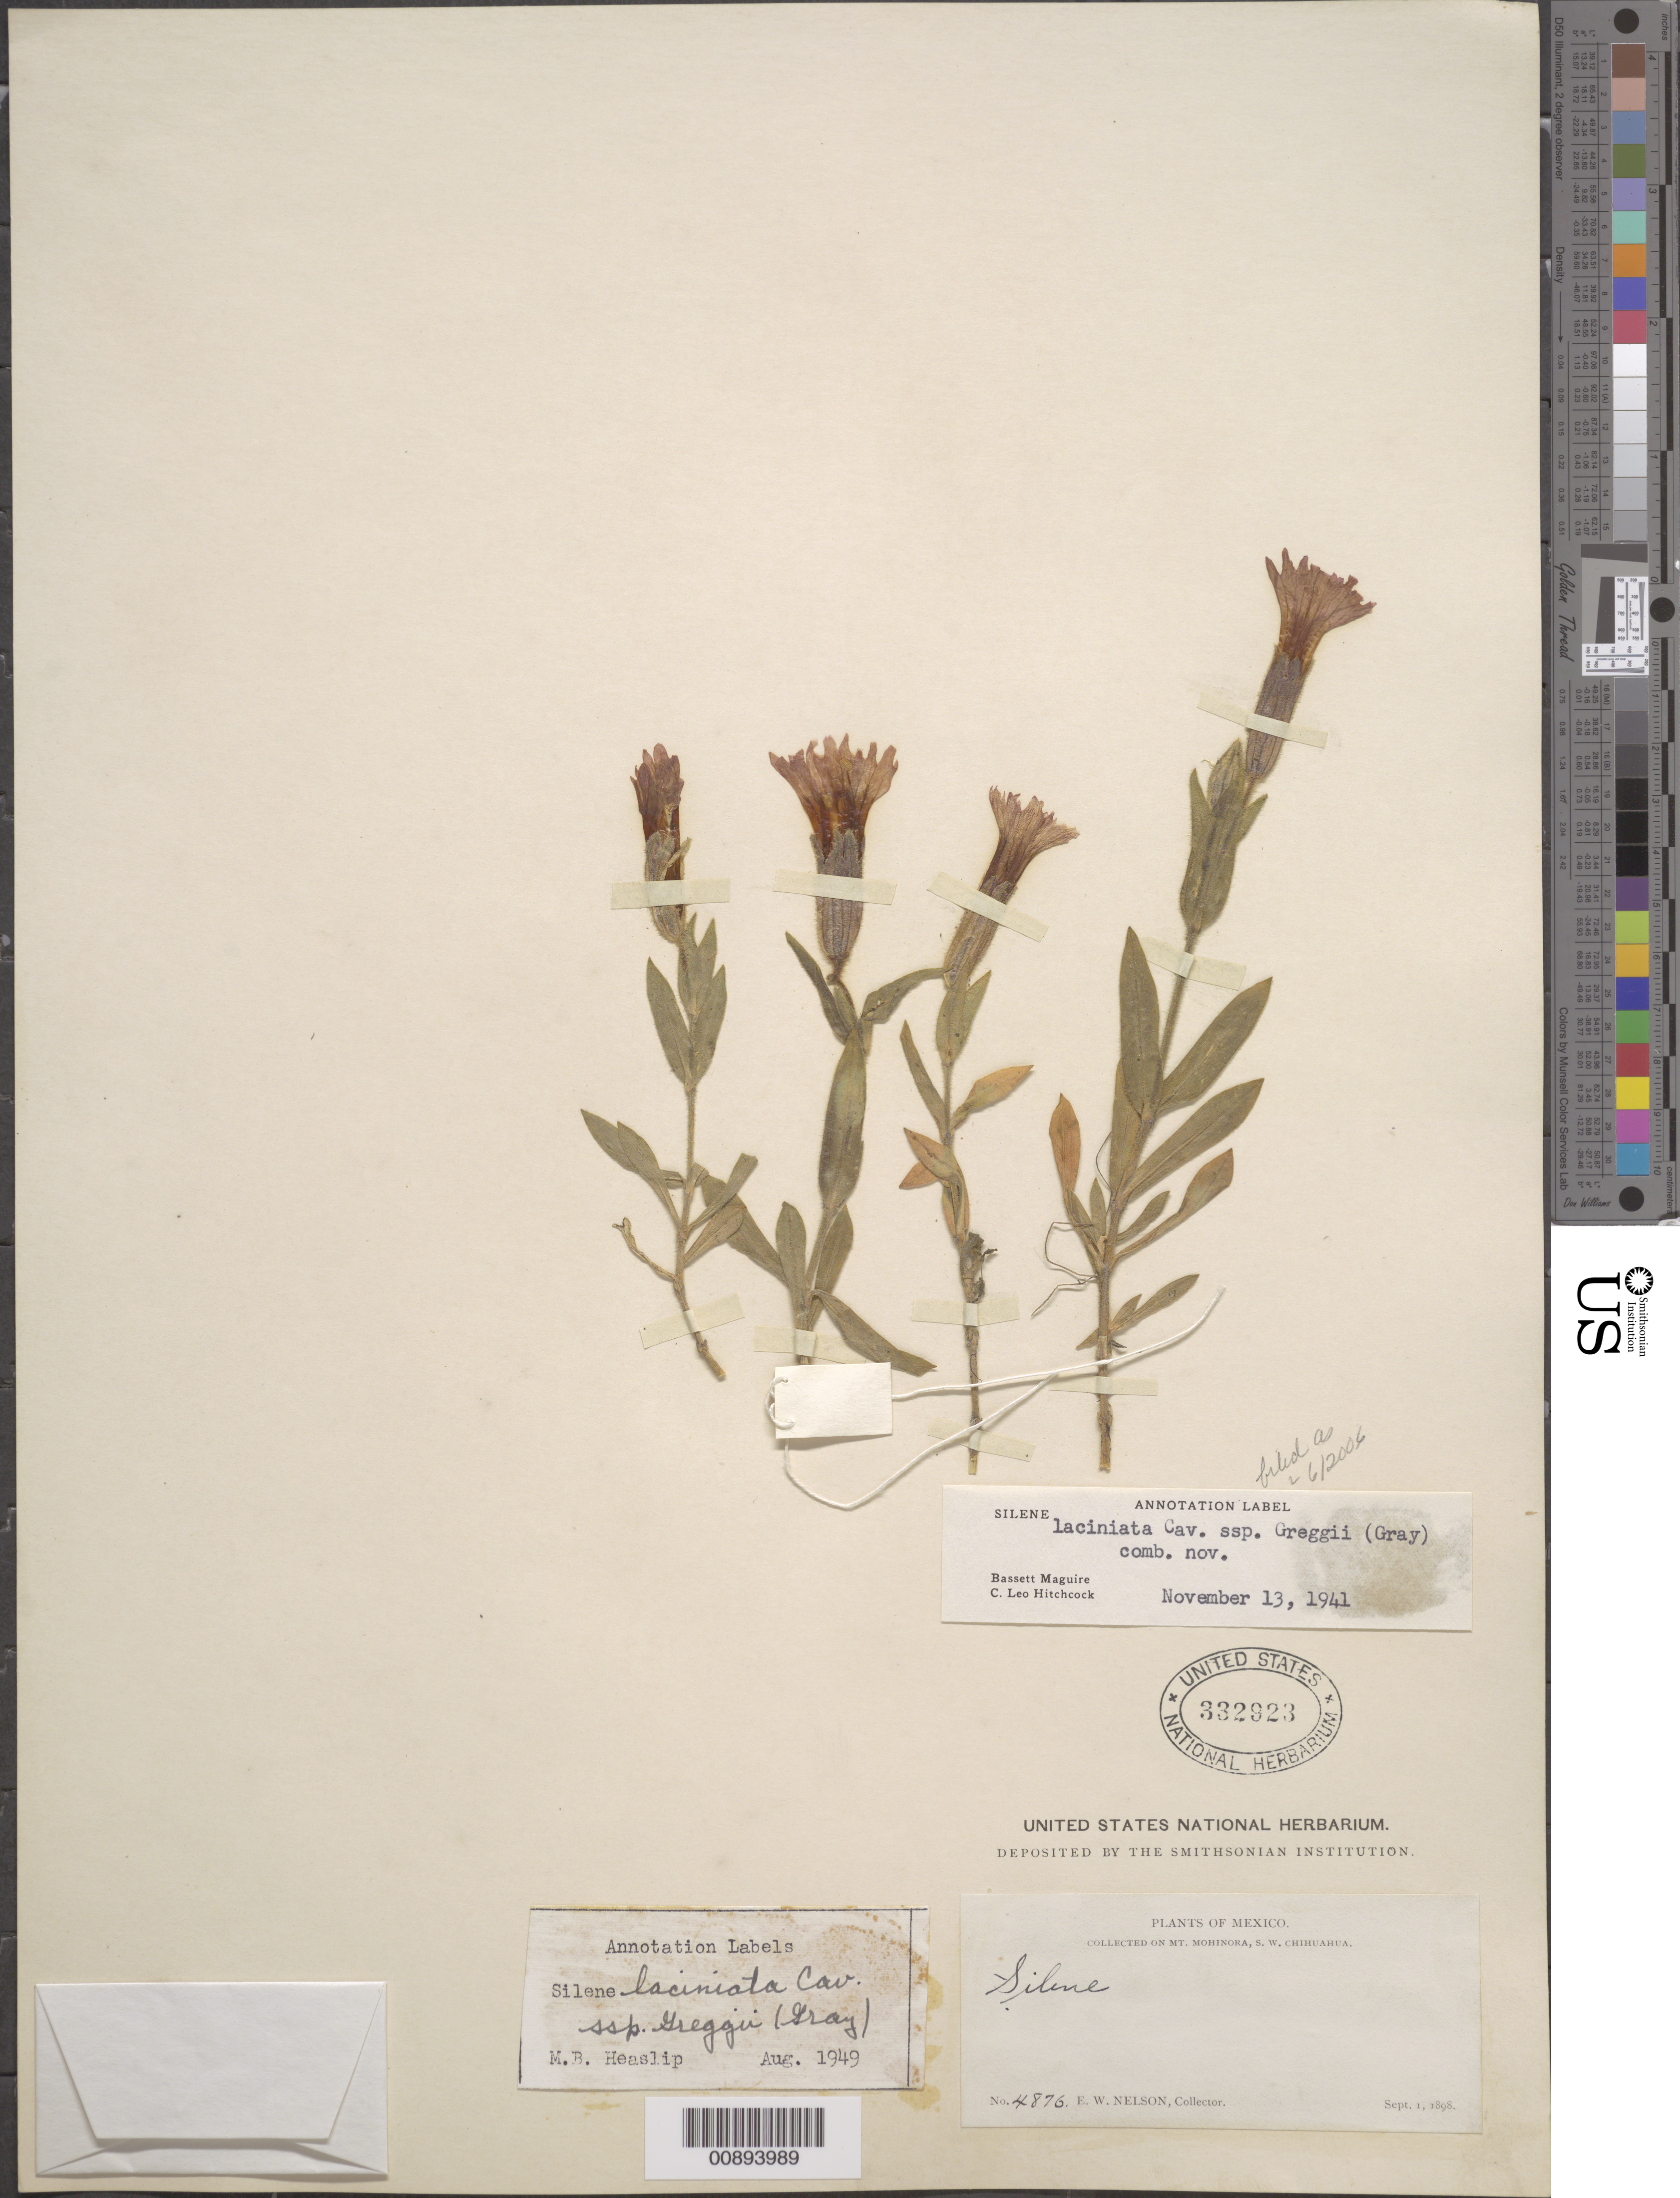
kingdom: Plantae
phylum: Tracheophyta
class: Magnoliopsida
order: Caryophyllales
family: Caryophyllaceae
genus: Silene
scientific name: Silene laciniata subsp. greggii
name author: (A. Gray) C.L. Hitchc. & Maguire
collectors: E. W. Nelson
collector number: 4876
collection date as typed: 01 Sep 1898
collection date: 1898-09-01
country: Mexico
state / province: Chihuahua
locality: Mt. Mohinora, S.W. Chihuahua.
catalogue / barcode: US 332923